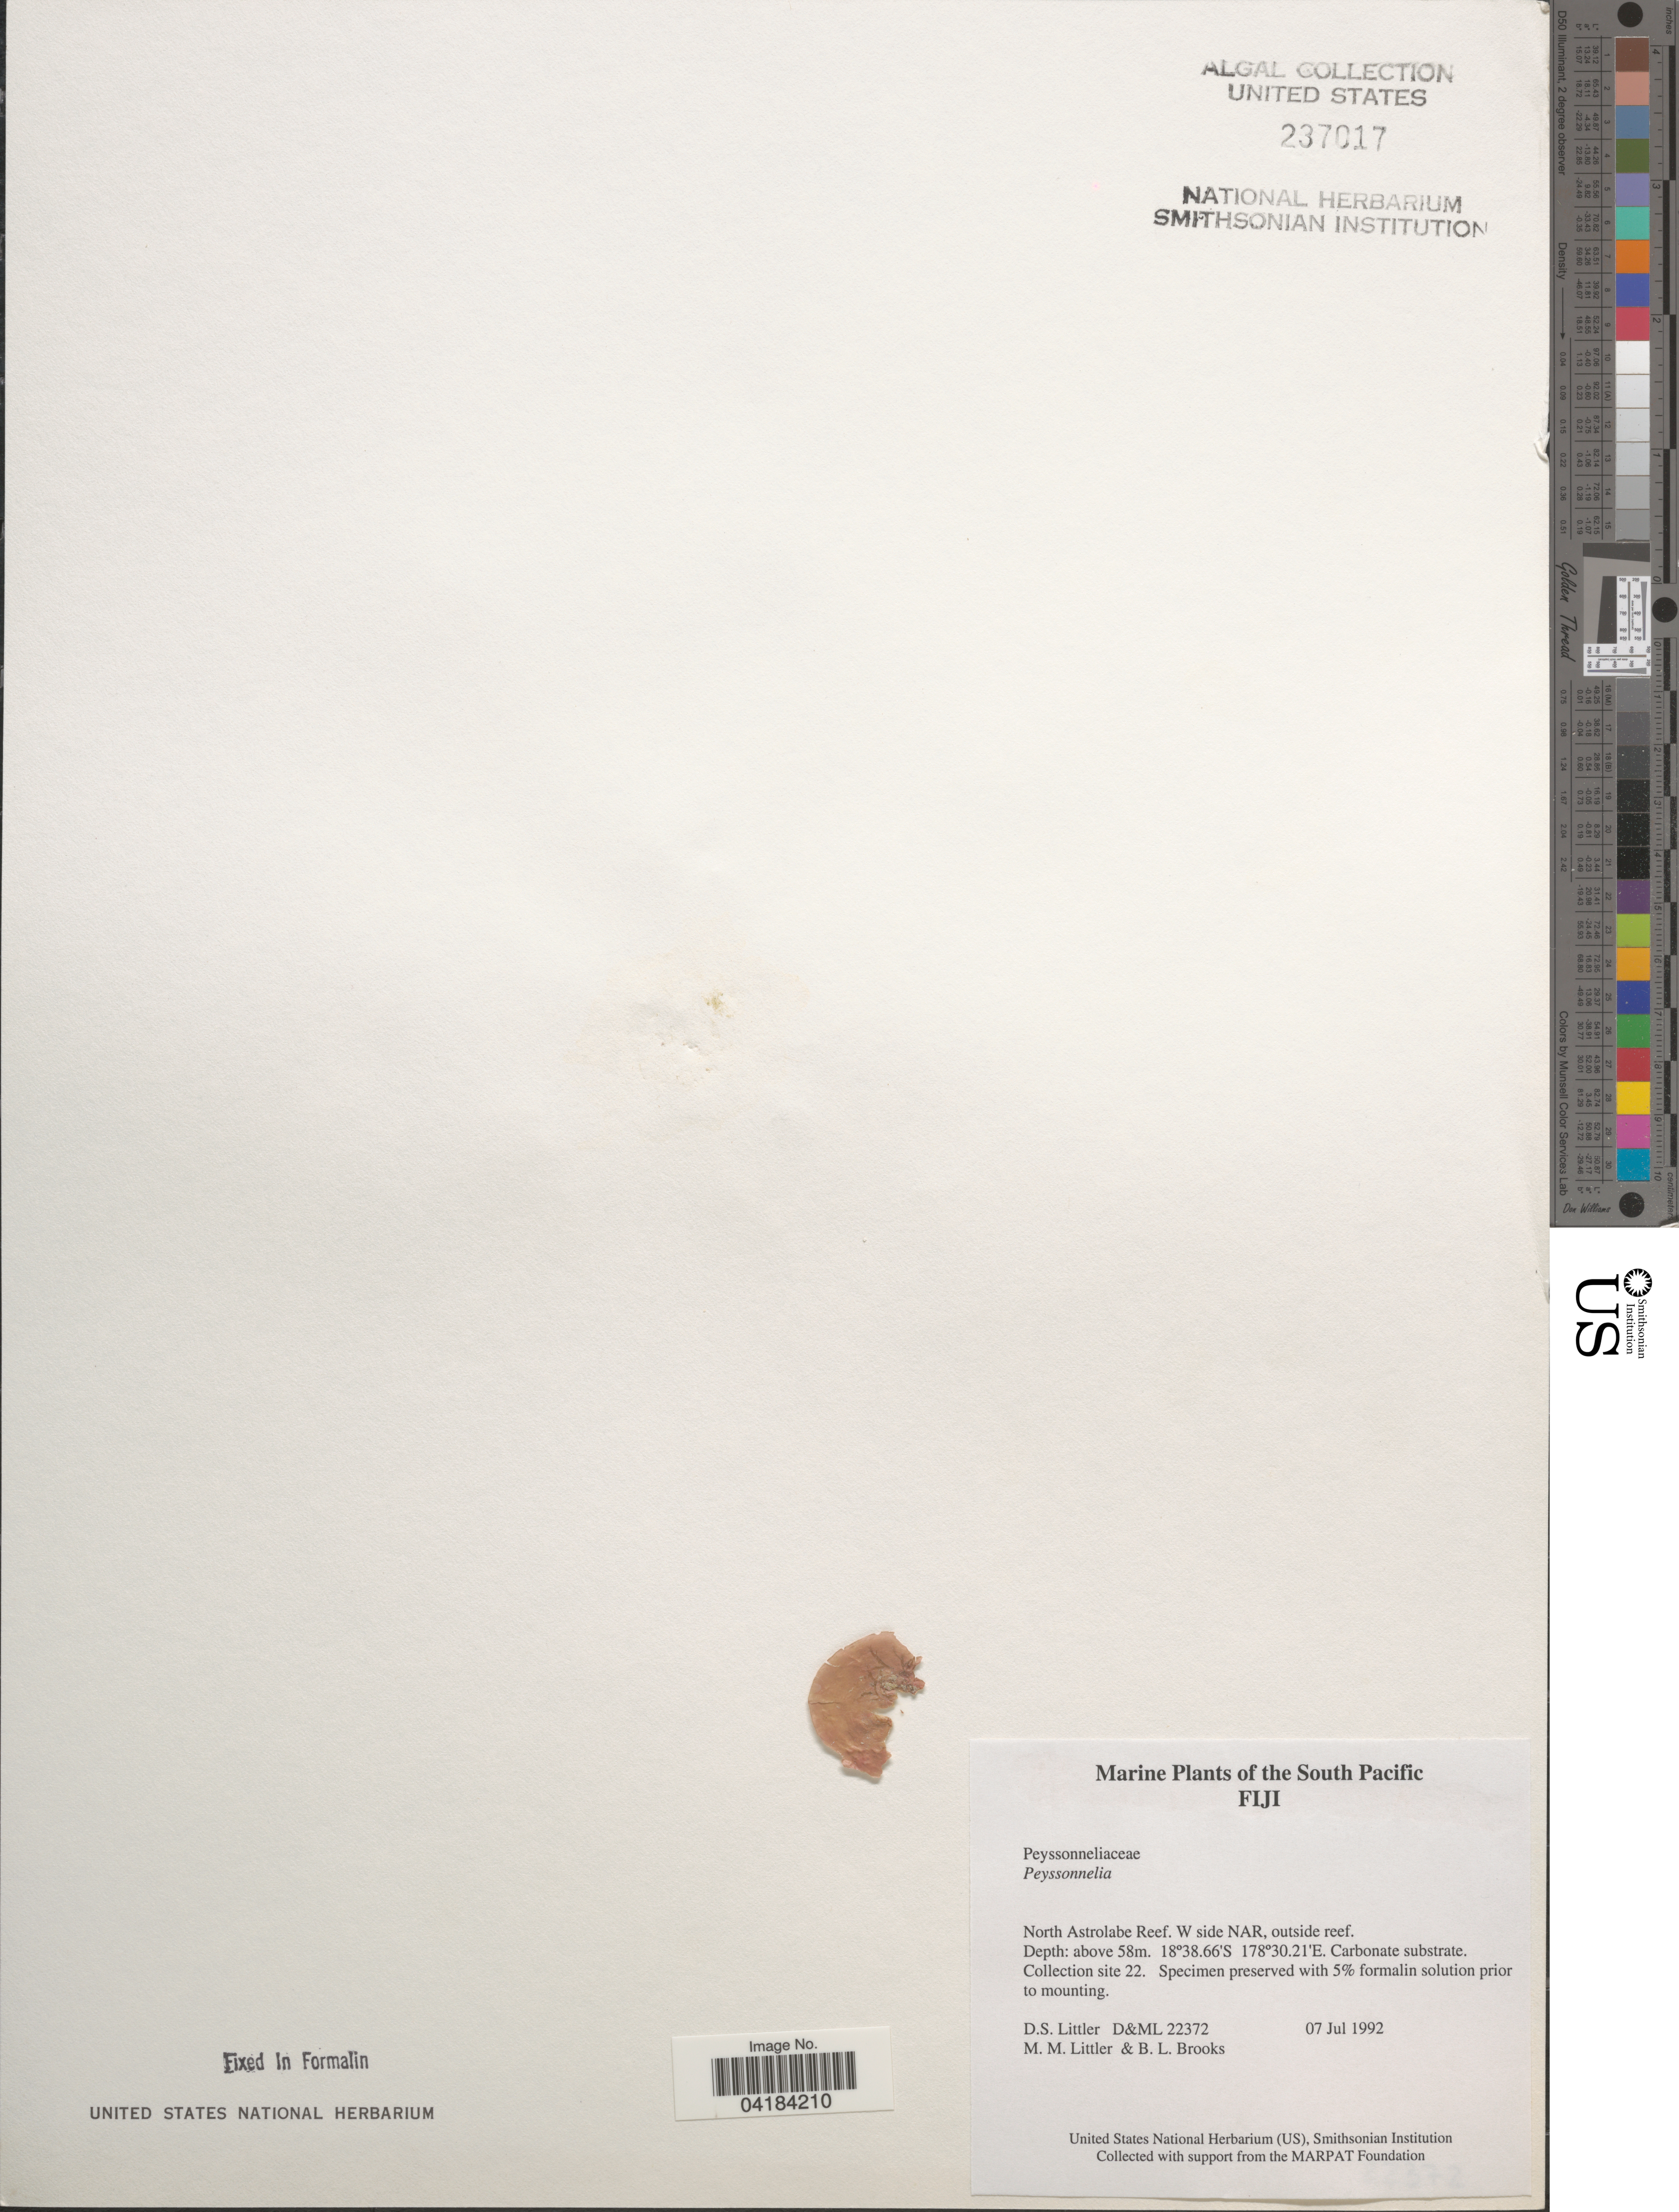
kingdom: Plantae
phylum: Rhodophyta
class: Florideophyceae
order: Peyssonneliales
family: Peyssonneliaceae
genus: Peyssonnelia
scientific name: Peyssonnelia sp.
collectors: D. S. Littler & B. Brooks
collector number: D&ML22372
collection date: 1992-07-07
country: Fiji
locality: The South Pacific. North Astrolabe Reef. W side NAR, outside reef. Collection site 22.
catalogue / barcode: US 237017